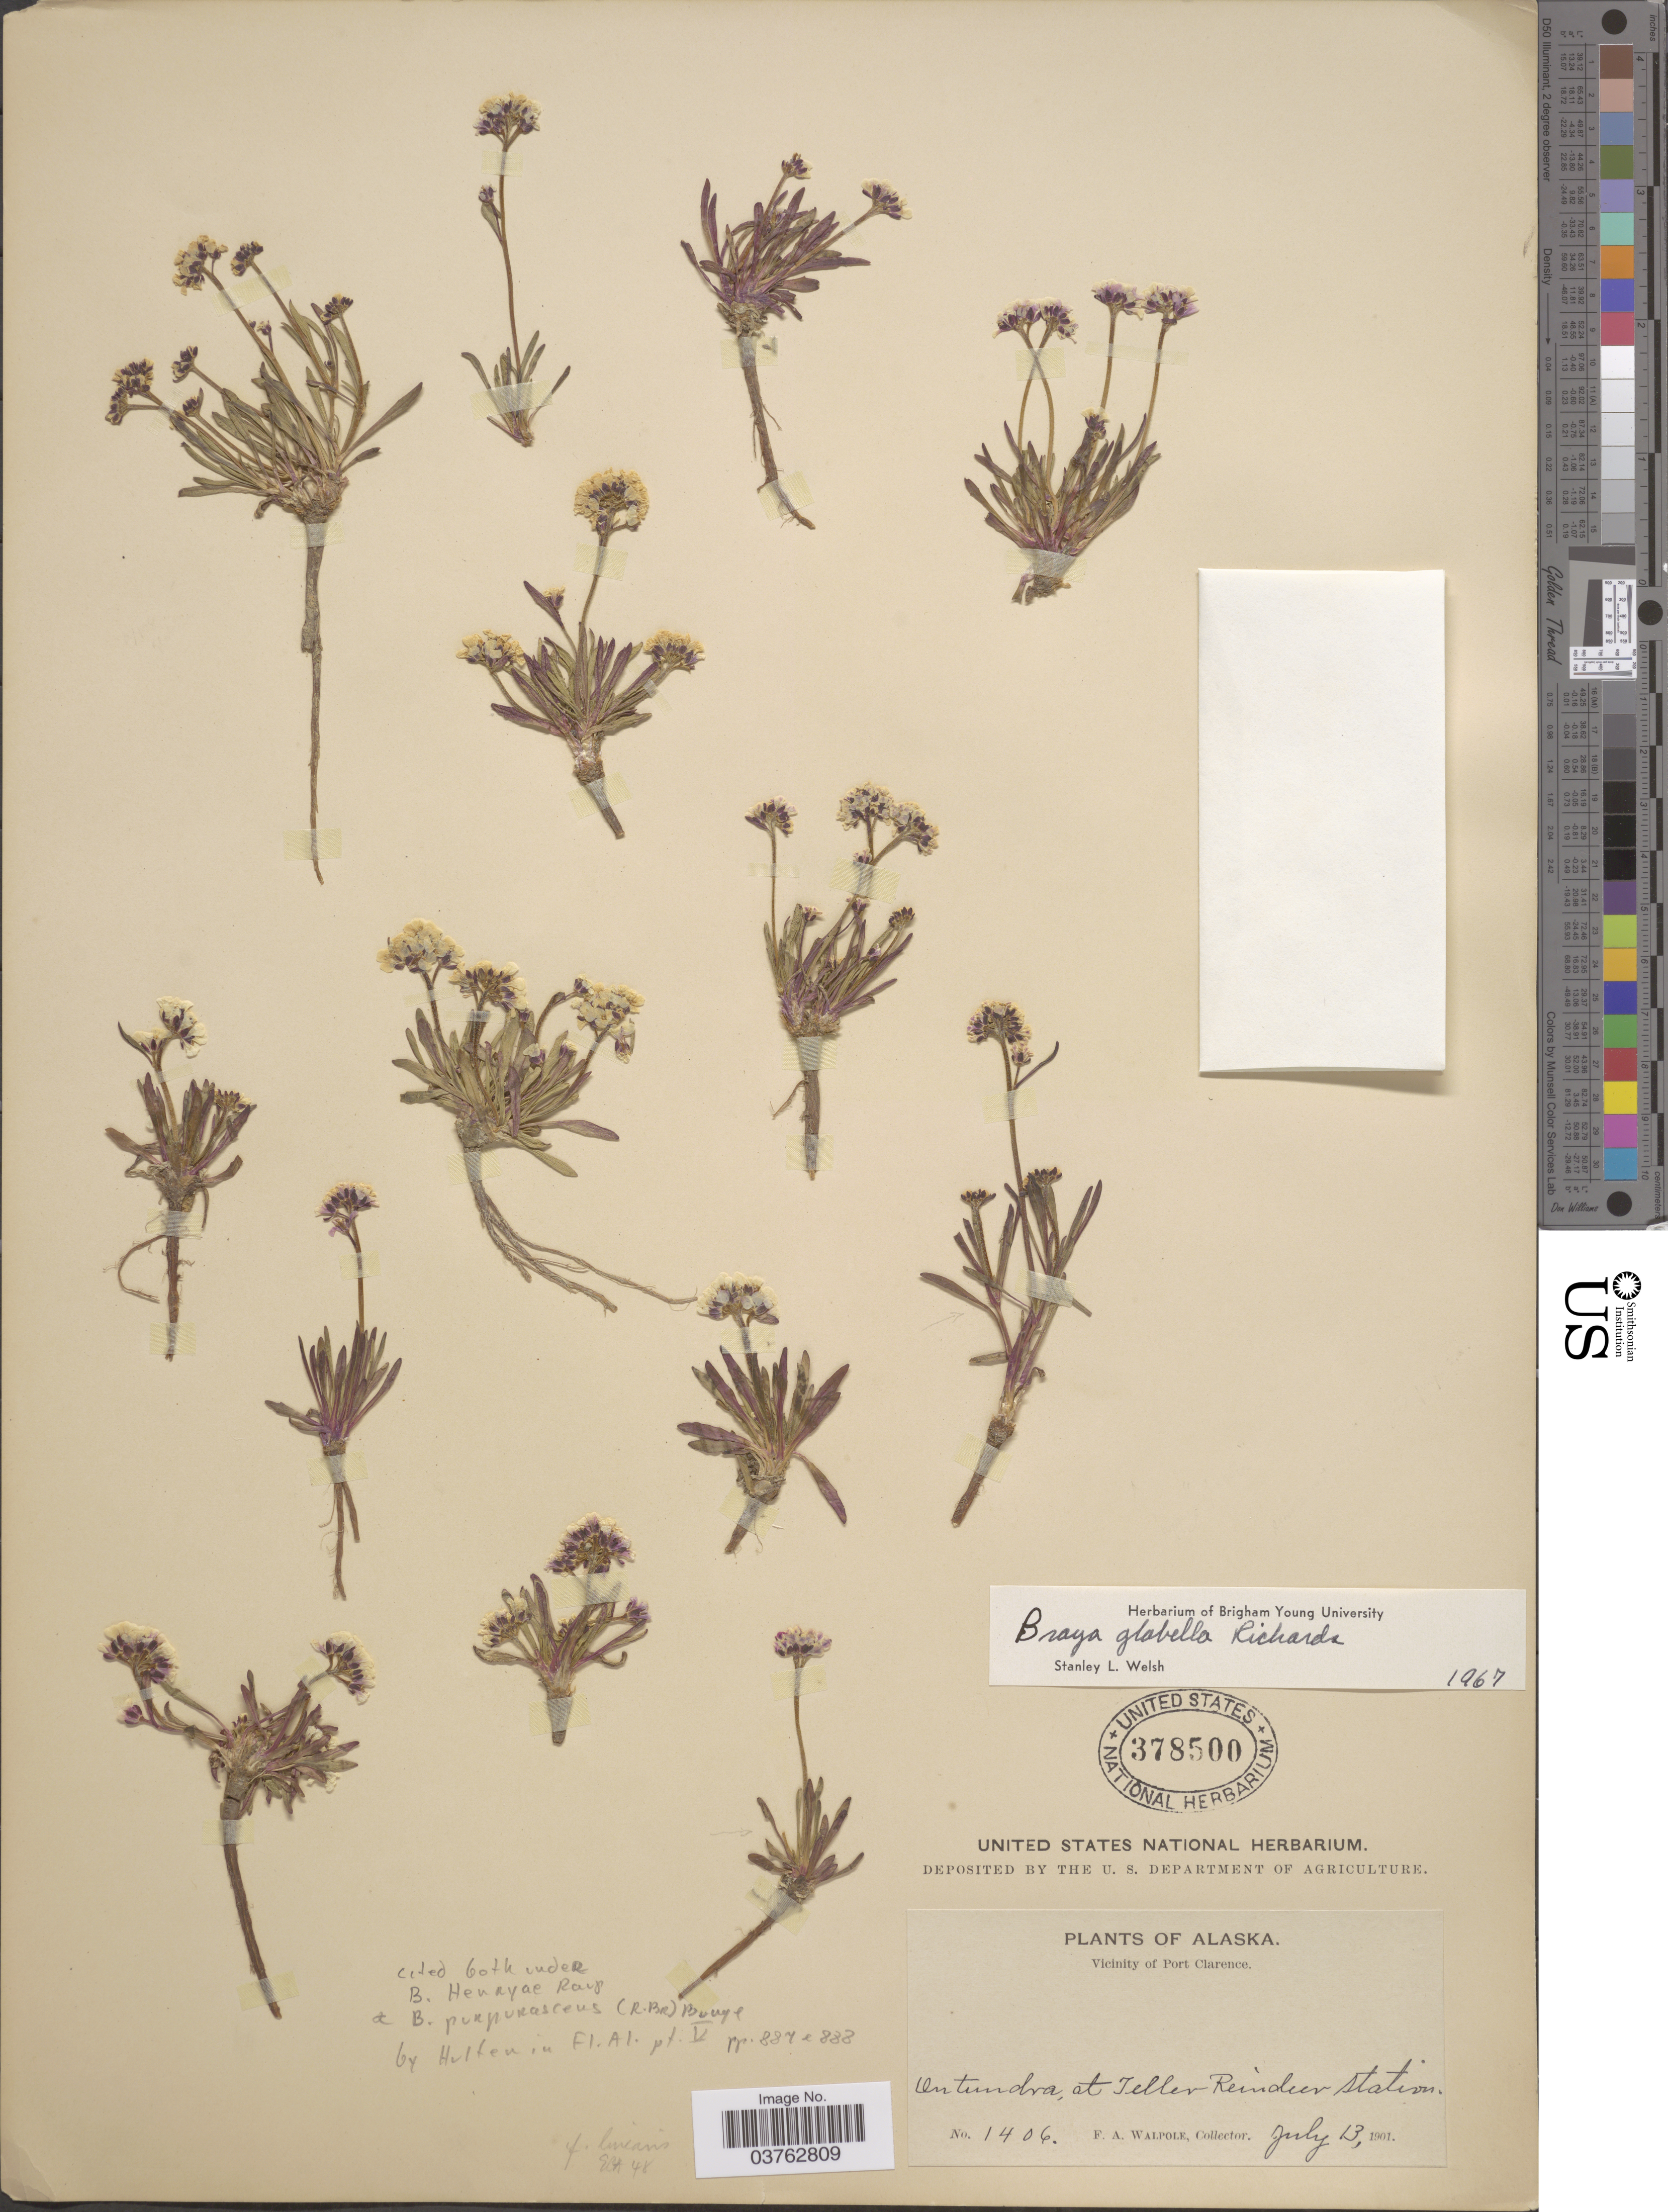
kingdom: Plantae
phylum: Tracheophyta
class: Magnoliopsida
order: Brassicales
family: Brassicaceae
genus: Braya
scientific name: Braya glabella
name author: Richardson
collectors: F. Walpole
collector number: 1406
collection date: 1901-07-13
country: United States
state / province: Alaska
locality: Vicinity of Port Clarence. On tundra at Teller Reindeer Station.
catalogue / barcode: US 378500